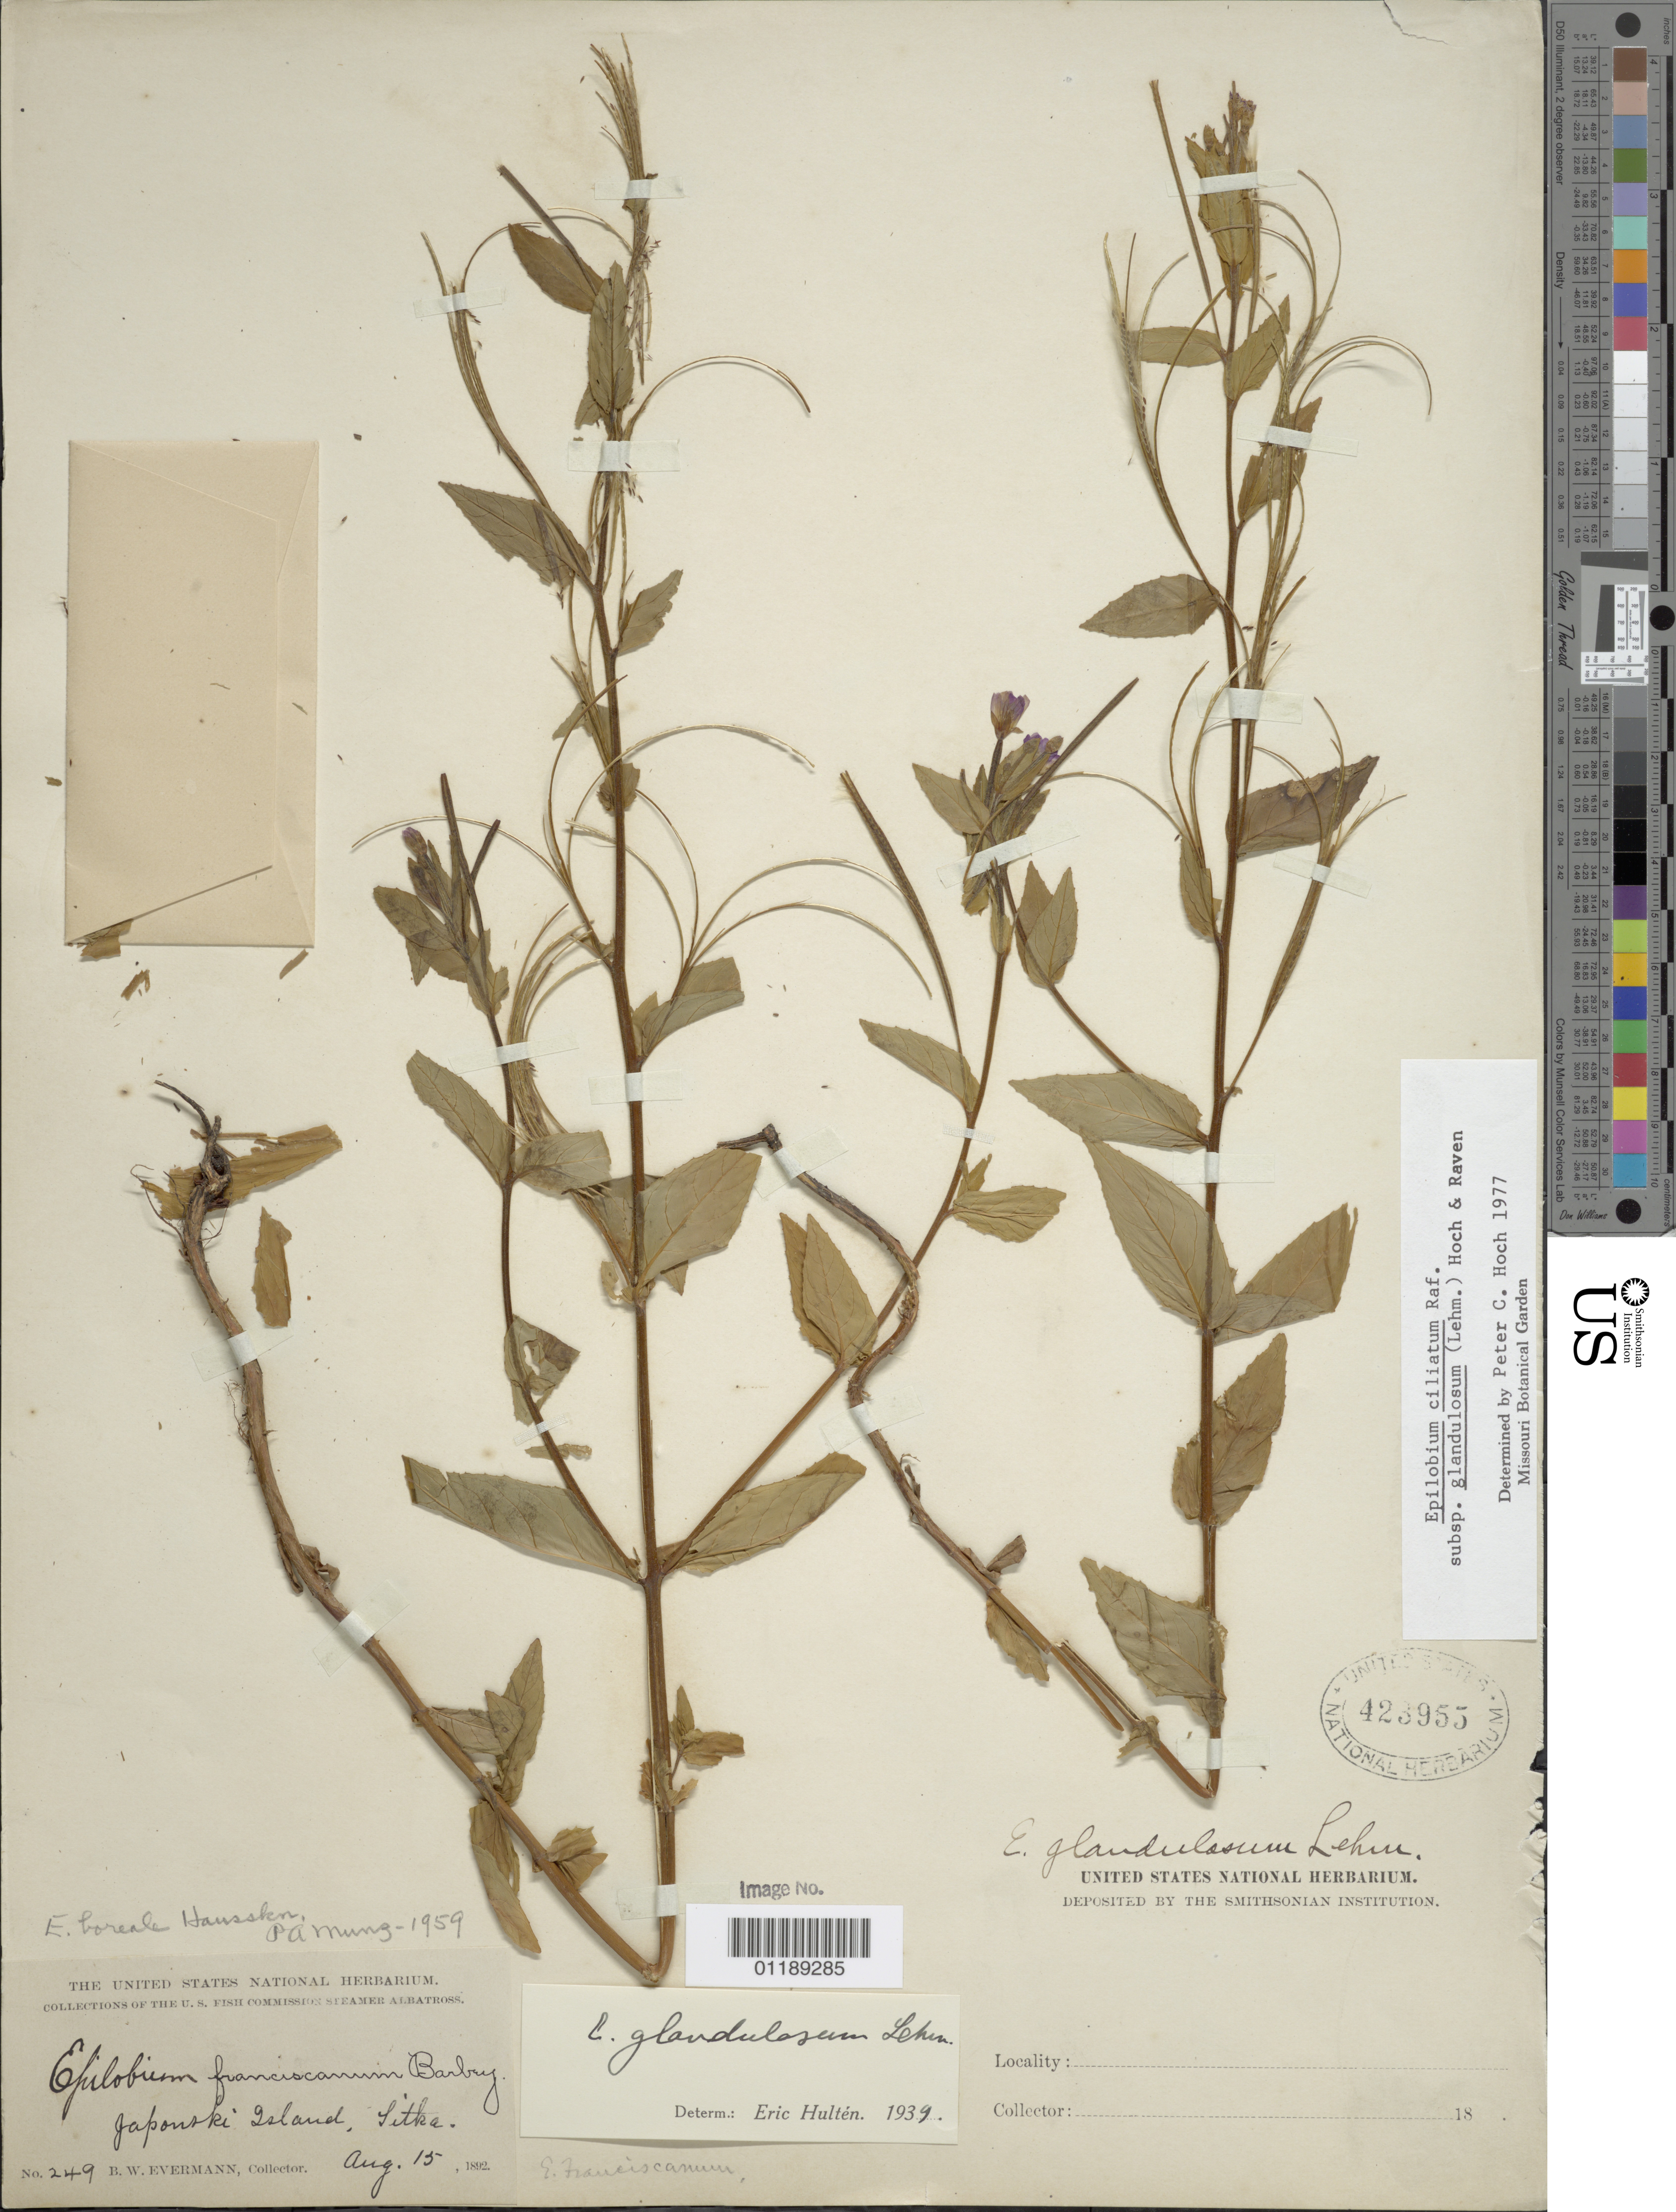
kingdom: Plantae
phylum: Tracheophyta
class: Magnoliopsida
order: Myrtales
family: Onagraceae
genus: Epilobium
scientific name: Epilobium ciliatum subsp. glandulosum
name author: (Lehm.) Hoch & P.H. Raven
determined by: Hoch, P. C.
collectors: B. W. Evermann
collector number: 249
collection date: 1892-08-15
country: United States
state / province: Alaska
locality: Sitka, Japonski Island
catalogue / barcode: US 423955